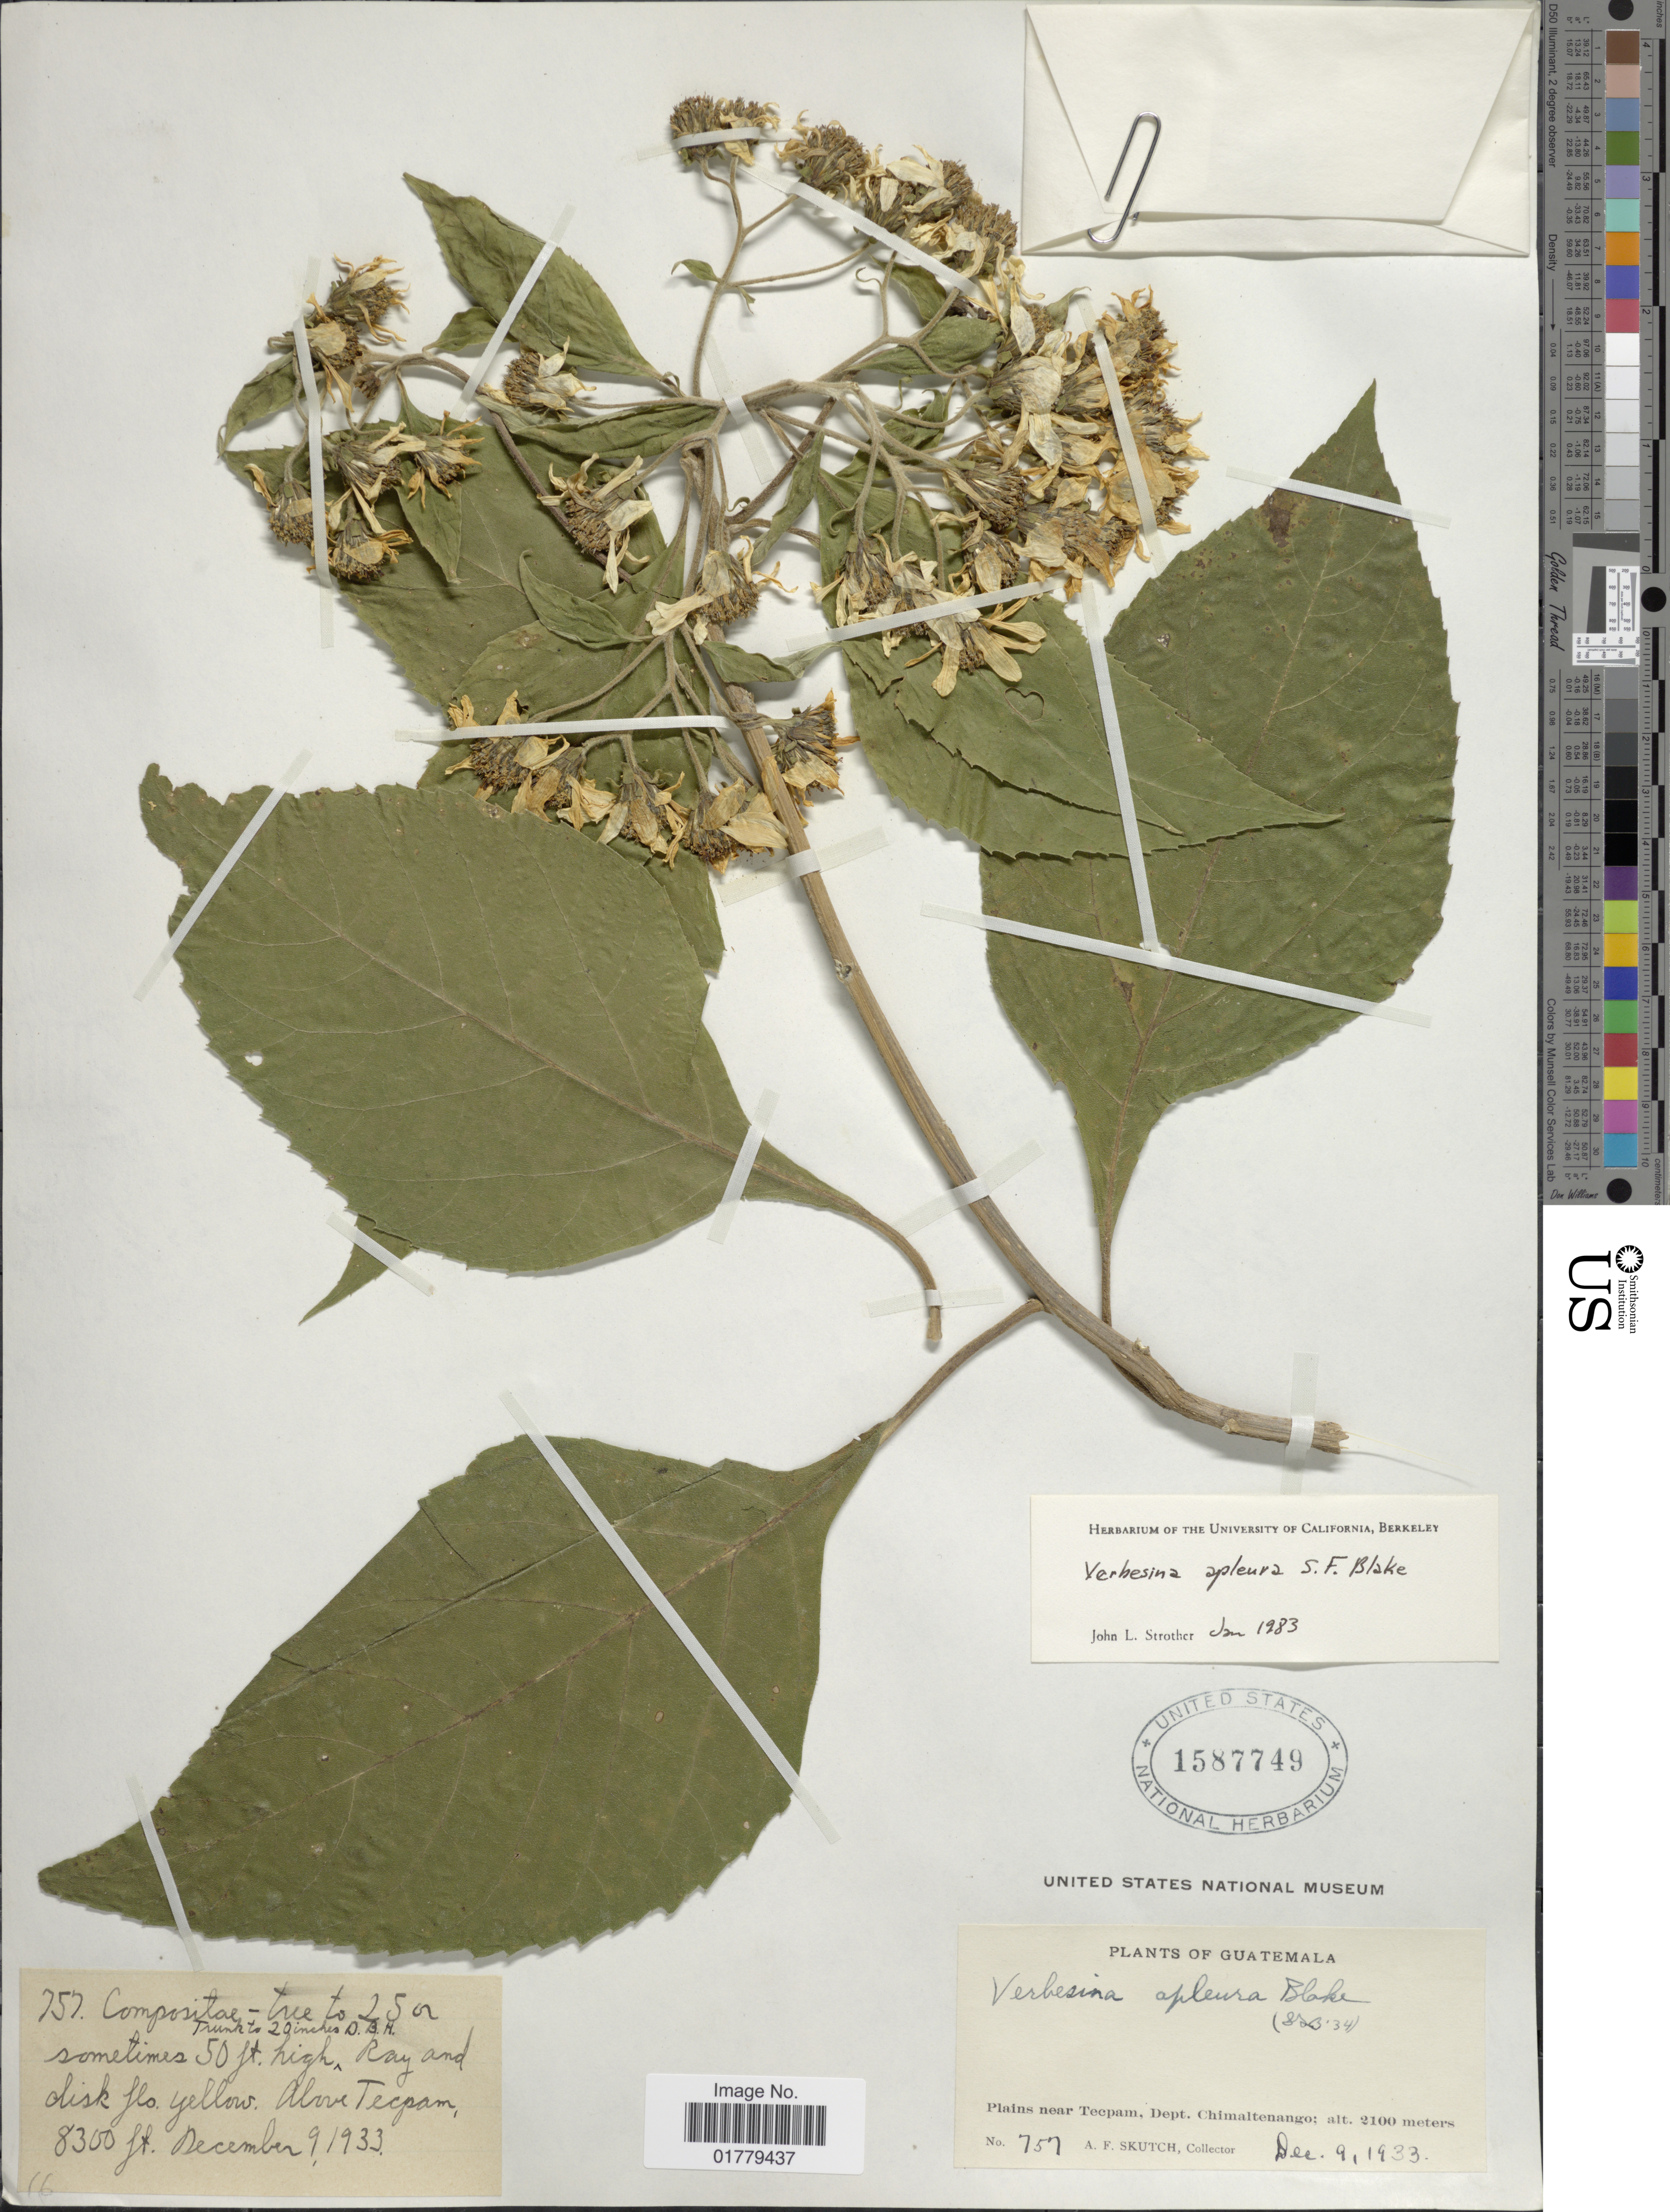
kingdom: Plantae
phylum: Tracheophyta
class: Magnoliopsida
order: Asterales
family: Asteraceae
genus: Verbesina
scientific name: Verbesina apleura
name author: S.F. Blake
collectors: A. F. Skutch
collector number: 757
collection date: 1933-12-09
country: Guatemala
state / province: Chimaltenango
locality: Plains near Tecpan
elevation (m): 2100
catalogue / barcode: US 1587749